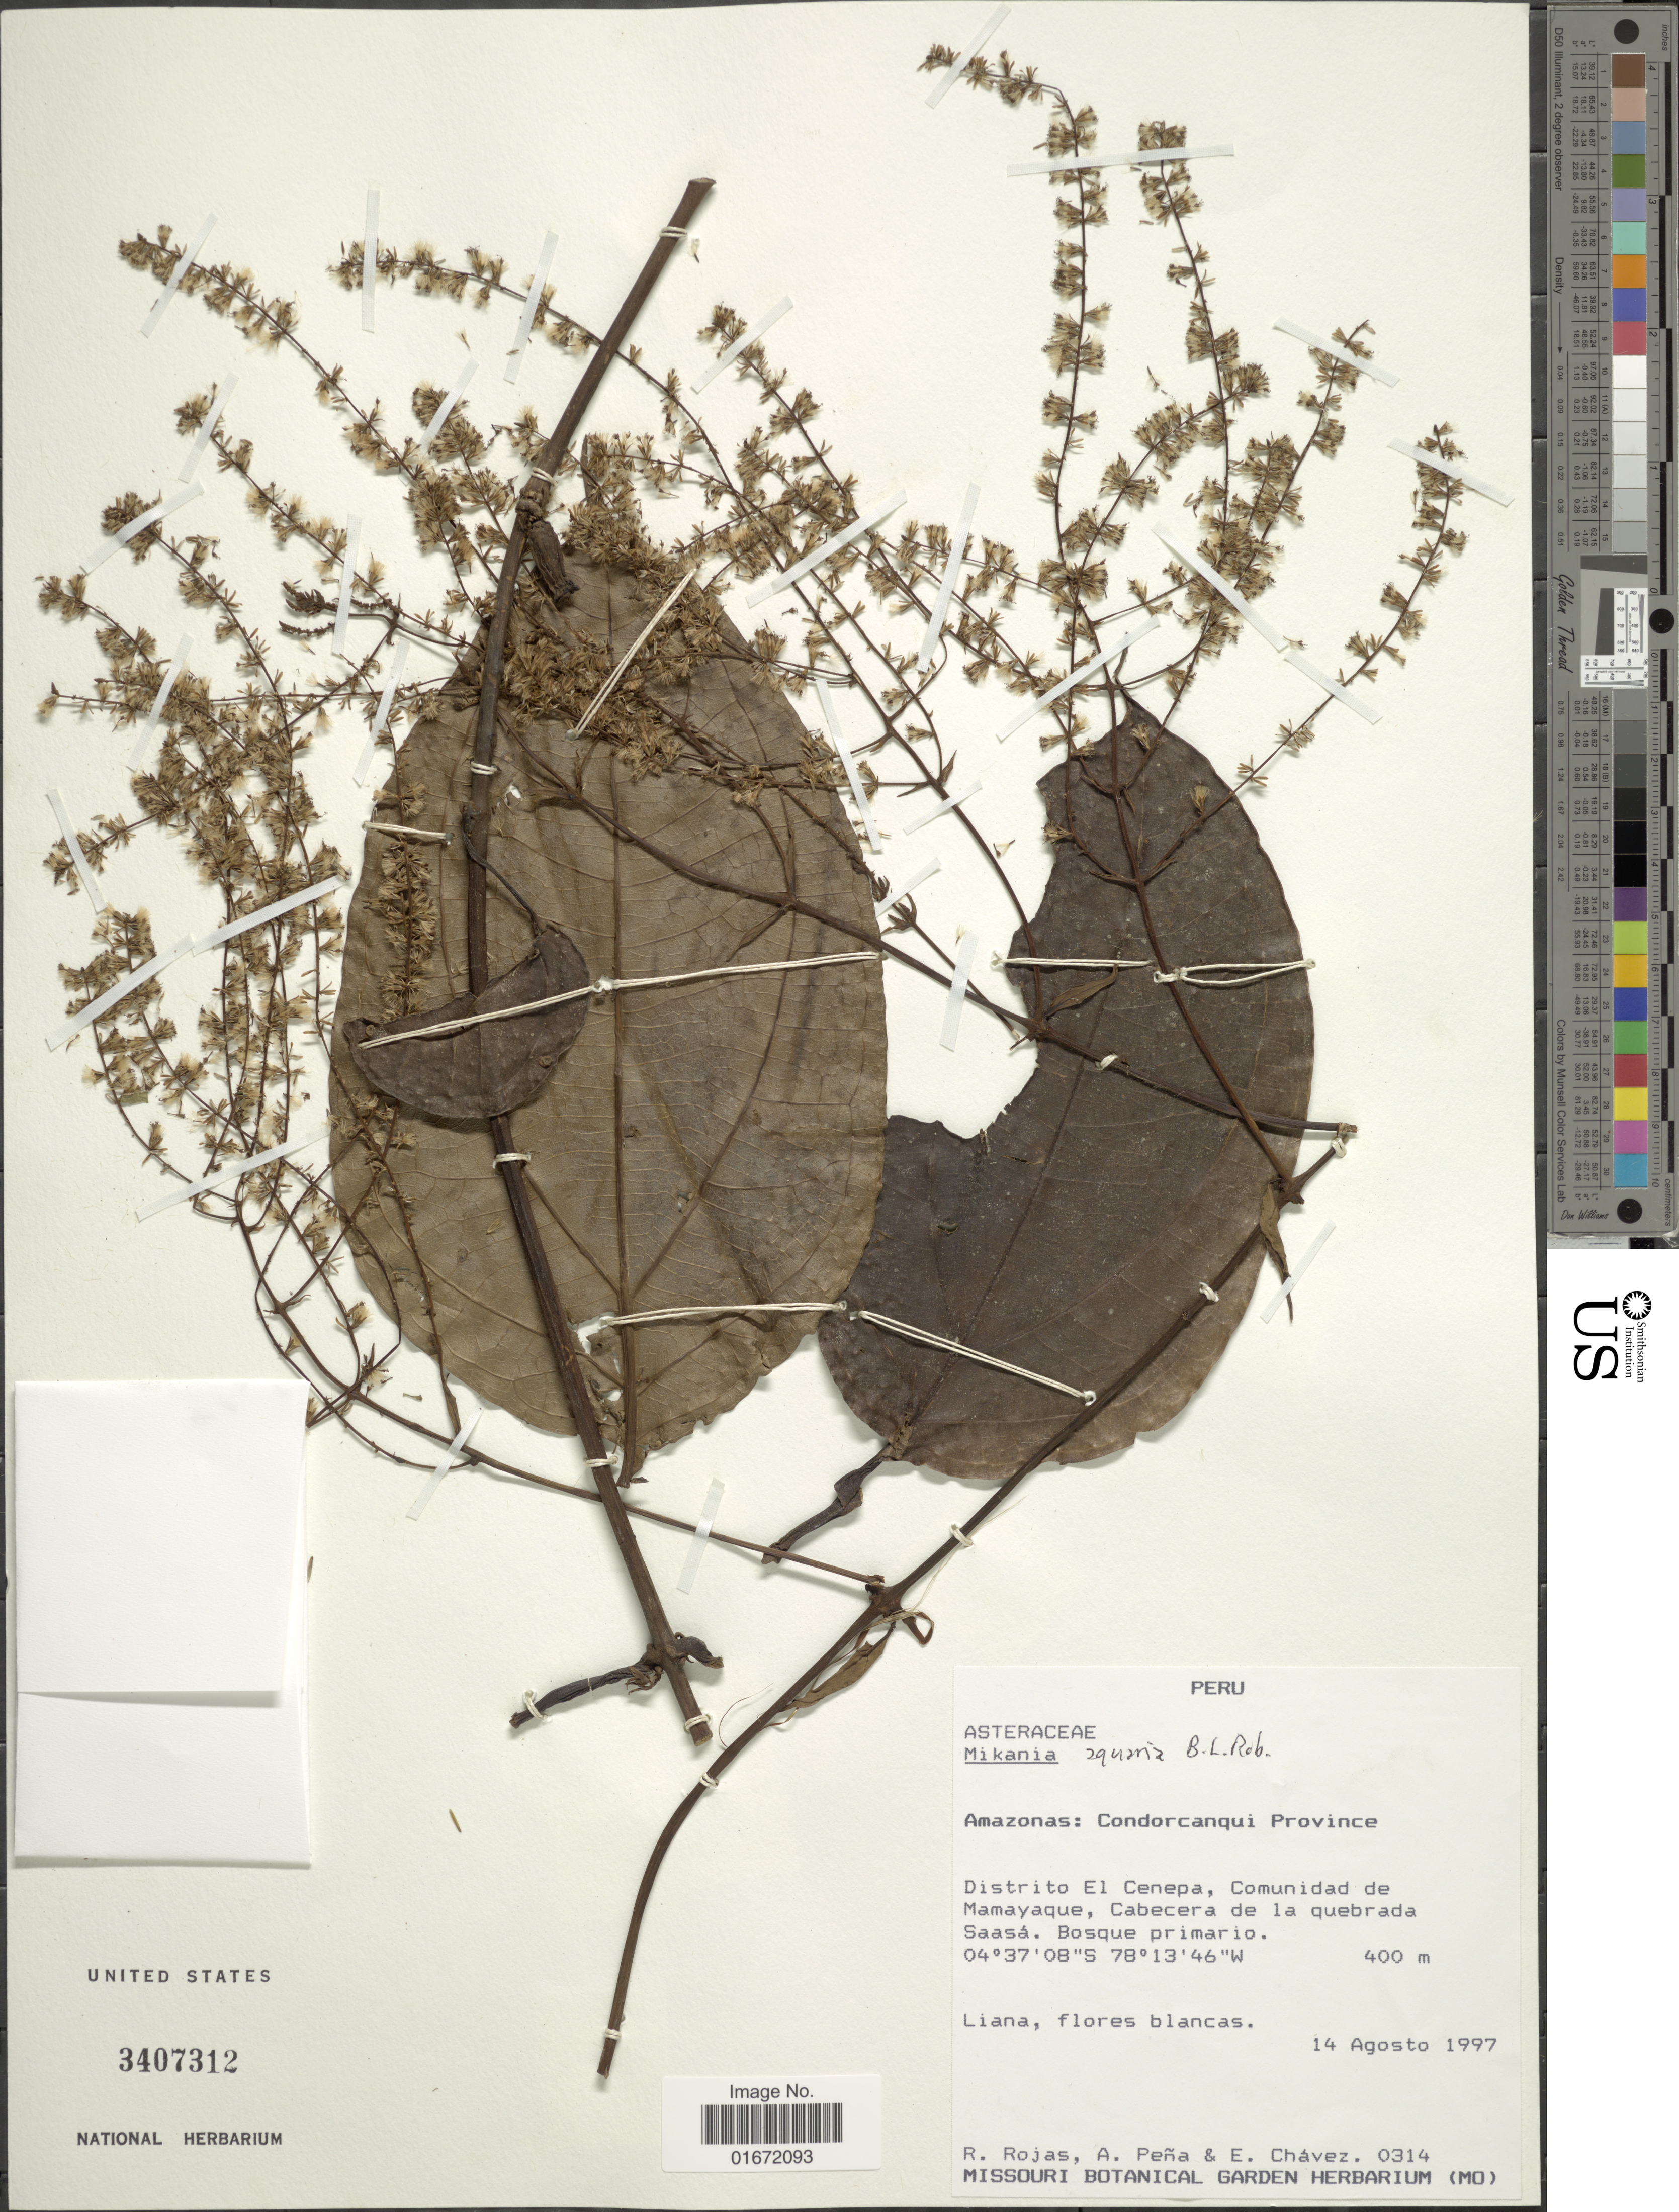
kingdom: Plantae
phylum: Tracheophyta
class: Magnoliopsida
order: Asterales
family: Asteraceae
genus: Mikania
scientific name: Mikania aquaria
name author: B.L. Rob.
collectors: R. Rojas, A. Peña & E. Chávez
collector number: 0314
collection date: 1997-08-14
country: Peru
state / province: Amazonas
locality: Amazonas: Condorcanqui Province. Distrito El Cenepa, Comunidad de Mamayaque, Cabecera de la quebrada Saasá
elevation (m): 400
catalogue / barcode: US 3407312